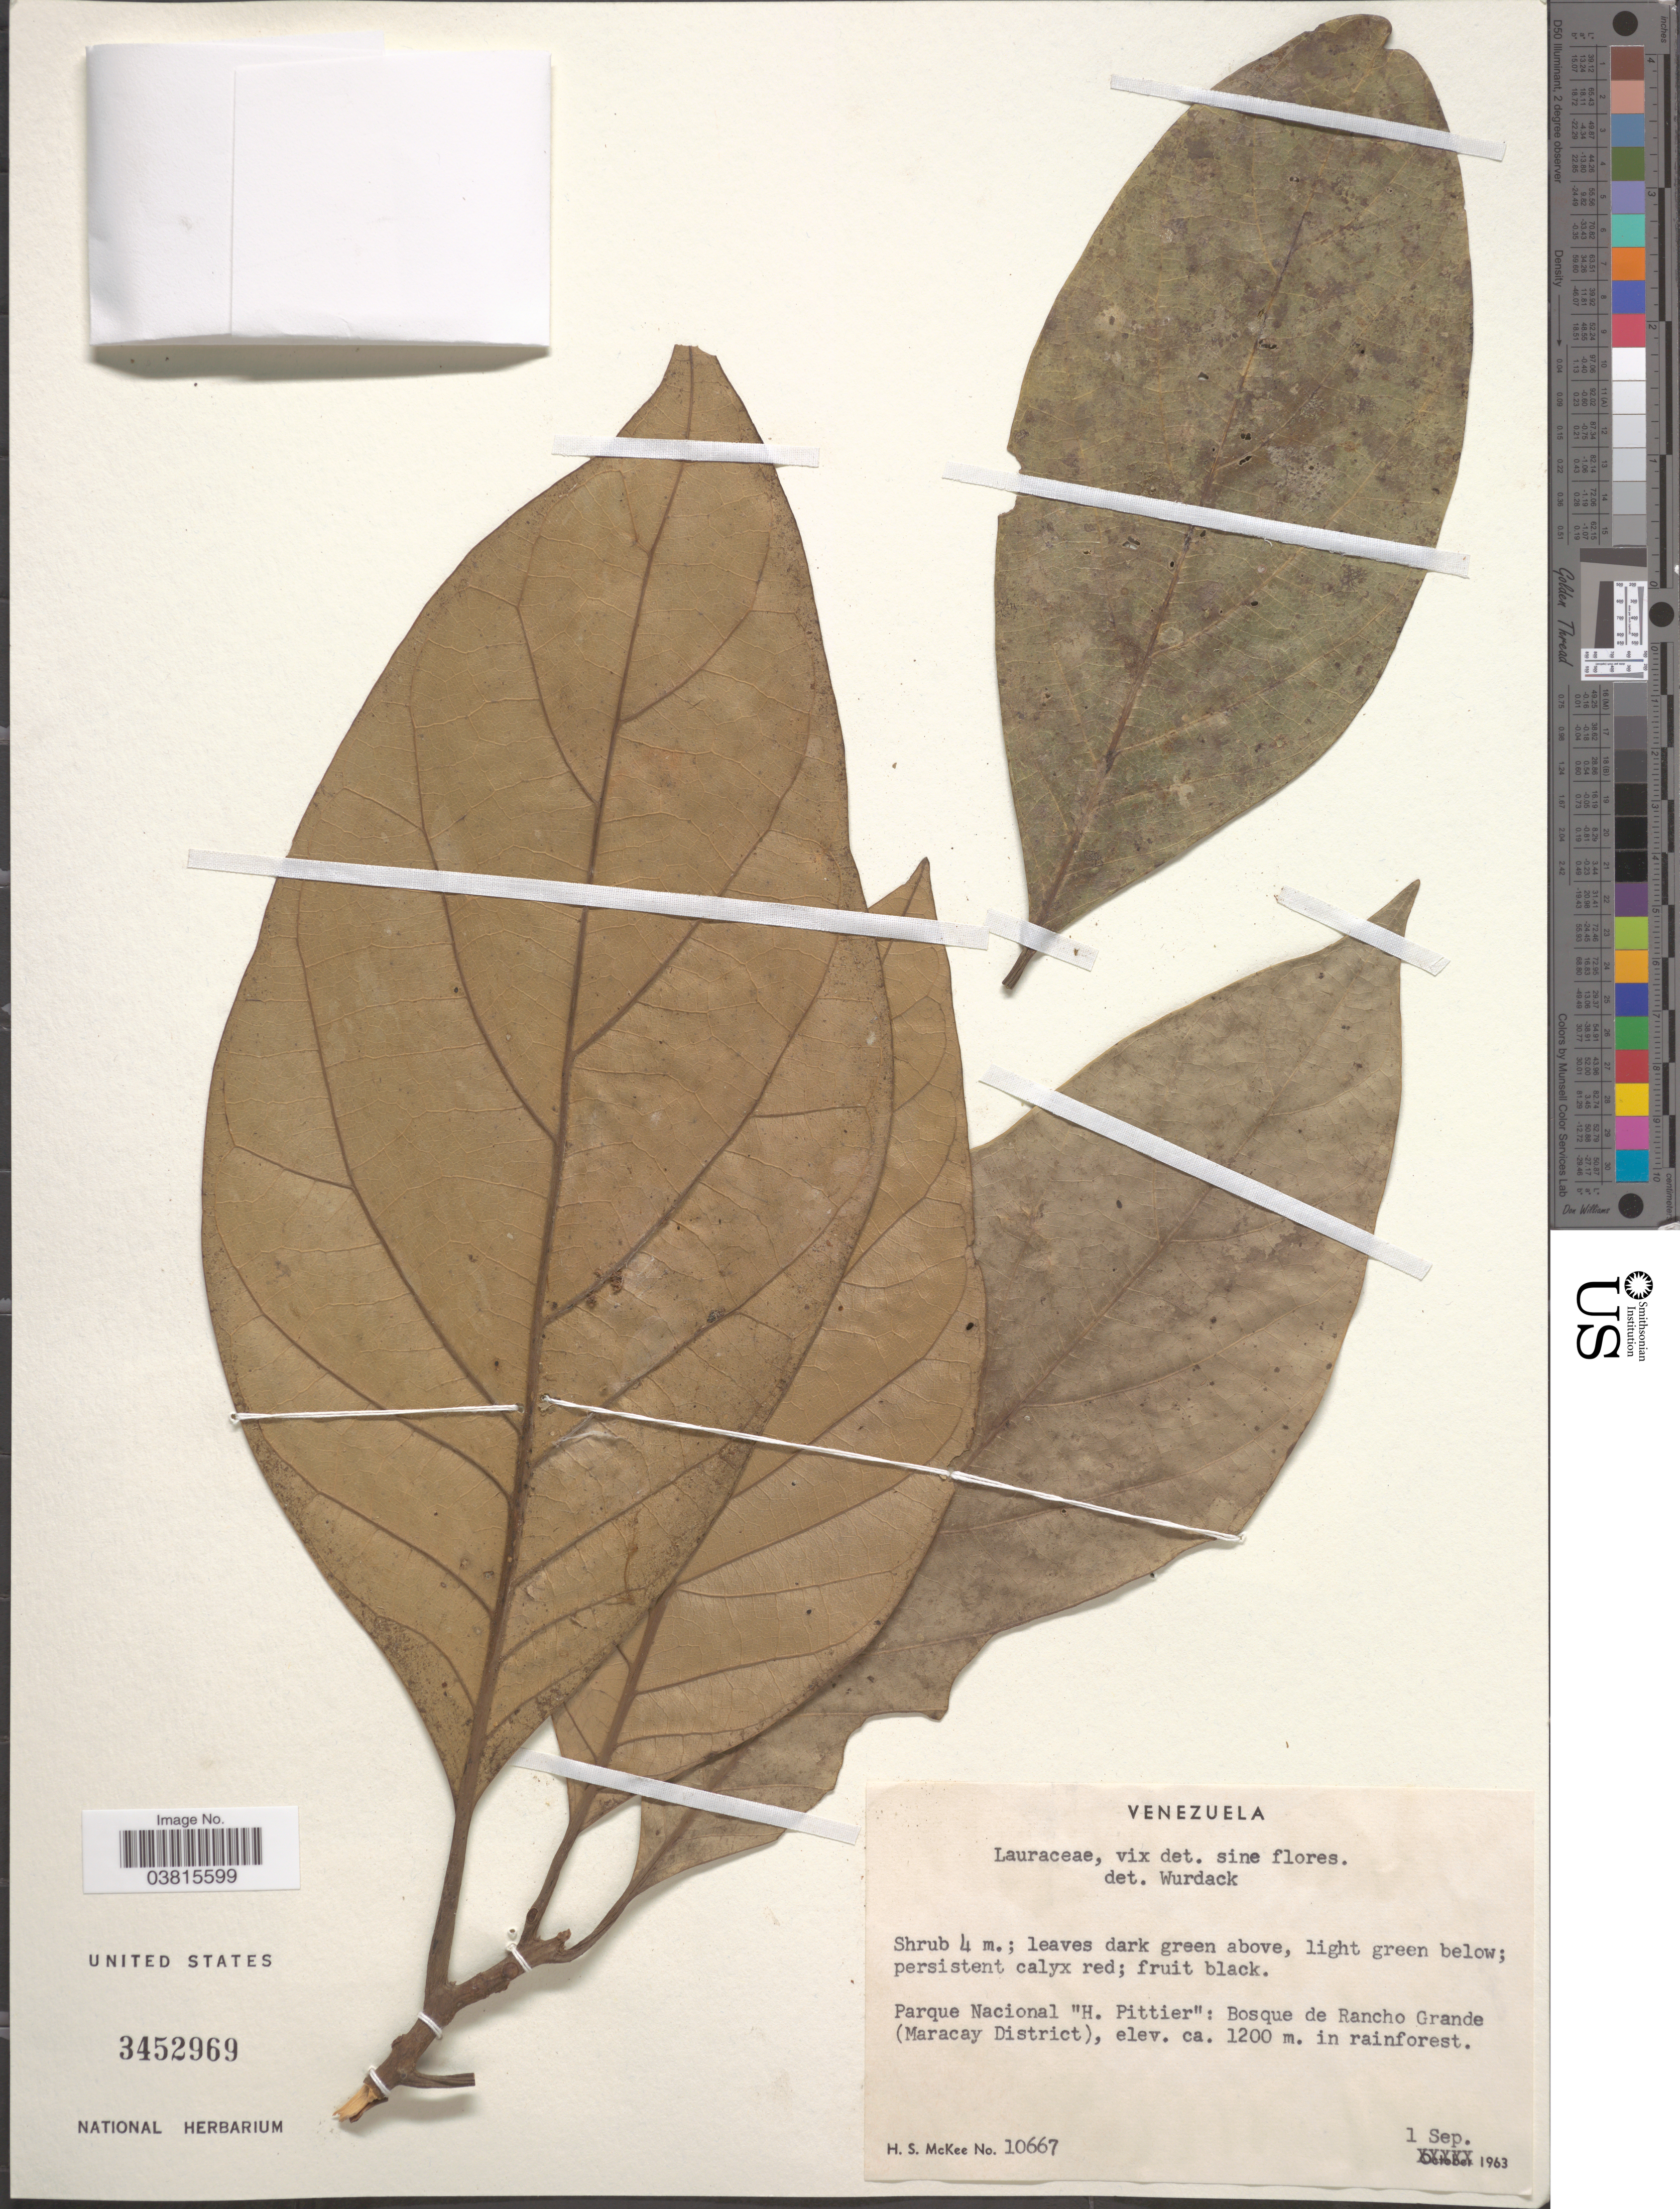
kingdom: Plantae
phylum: Tracheophyta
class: Magnoliopsida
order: Laurales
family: Lauraceae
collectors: H. S. McKee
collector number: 10667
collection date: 1963-09-01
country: Venezuela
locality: Parque Nacional "H. Pittier": Bosque de Rancho Grande (Maracay District).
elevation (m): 1200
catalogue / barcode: US 3452969